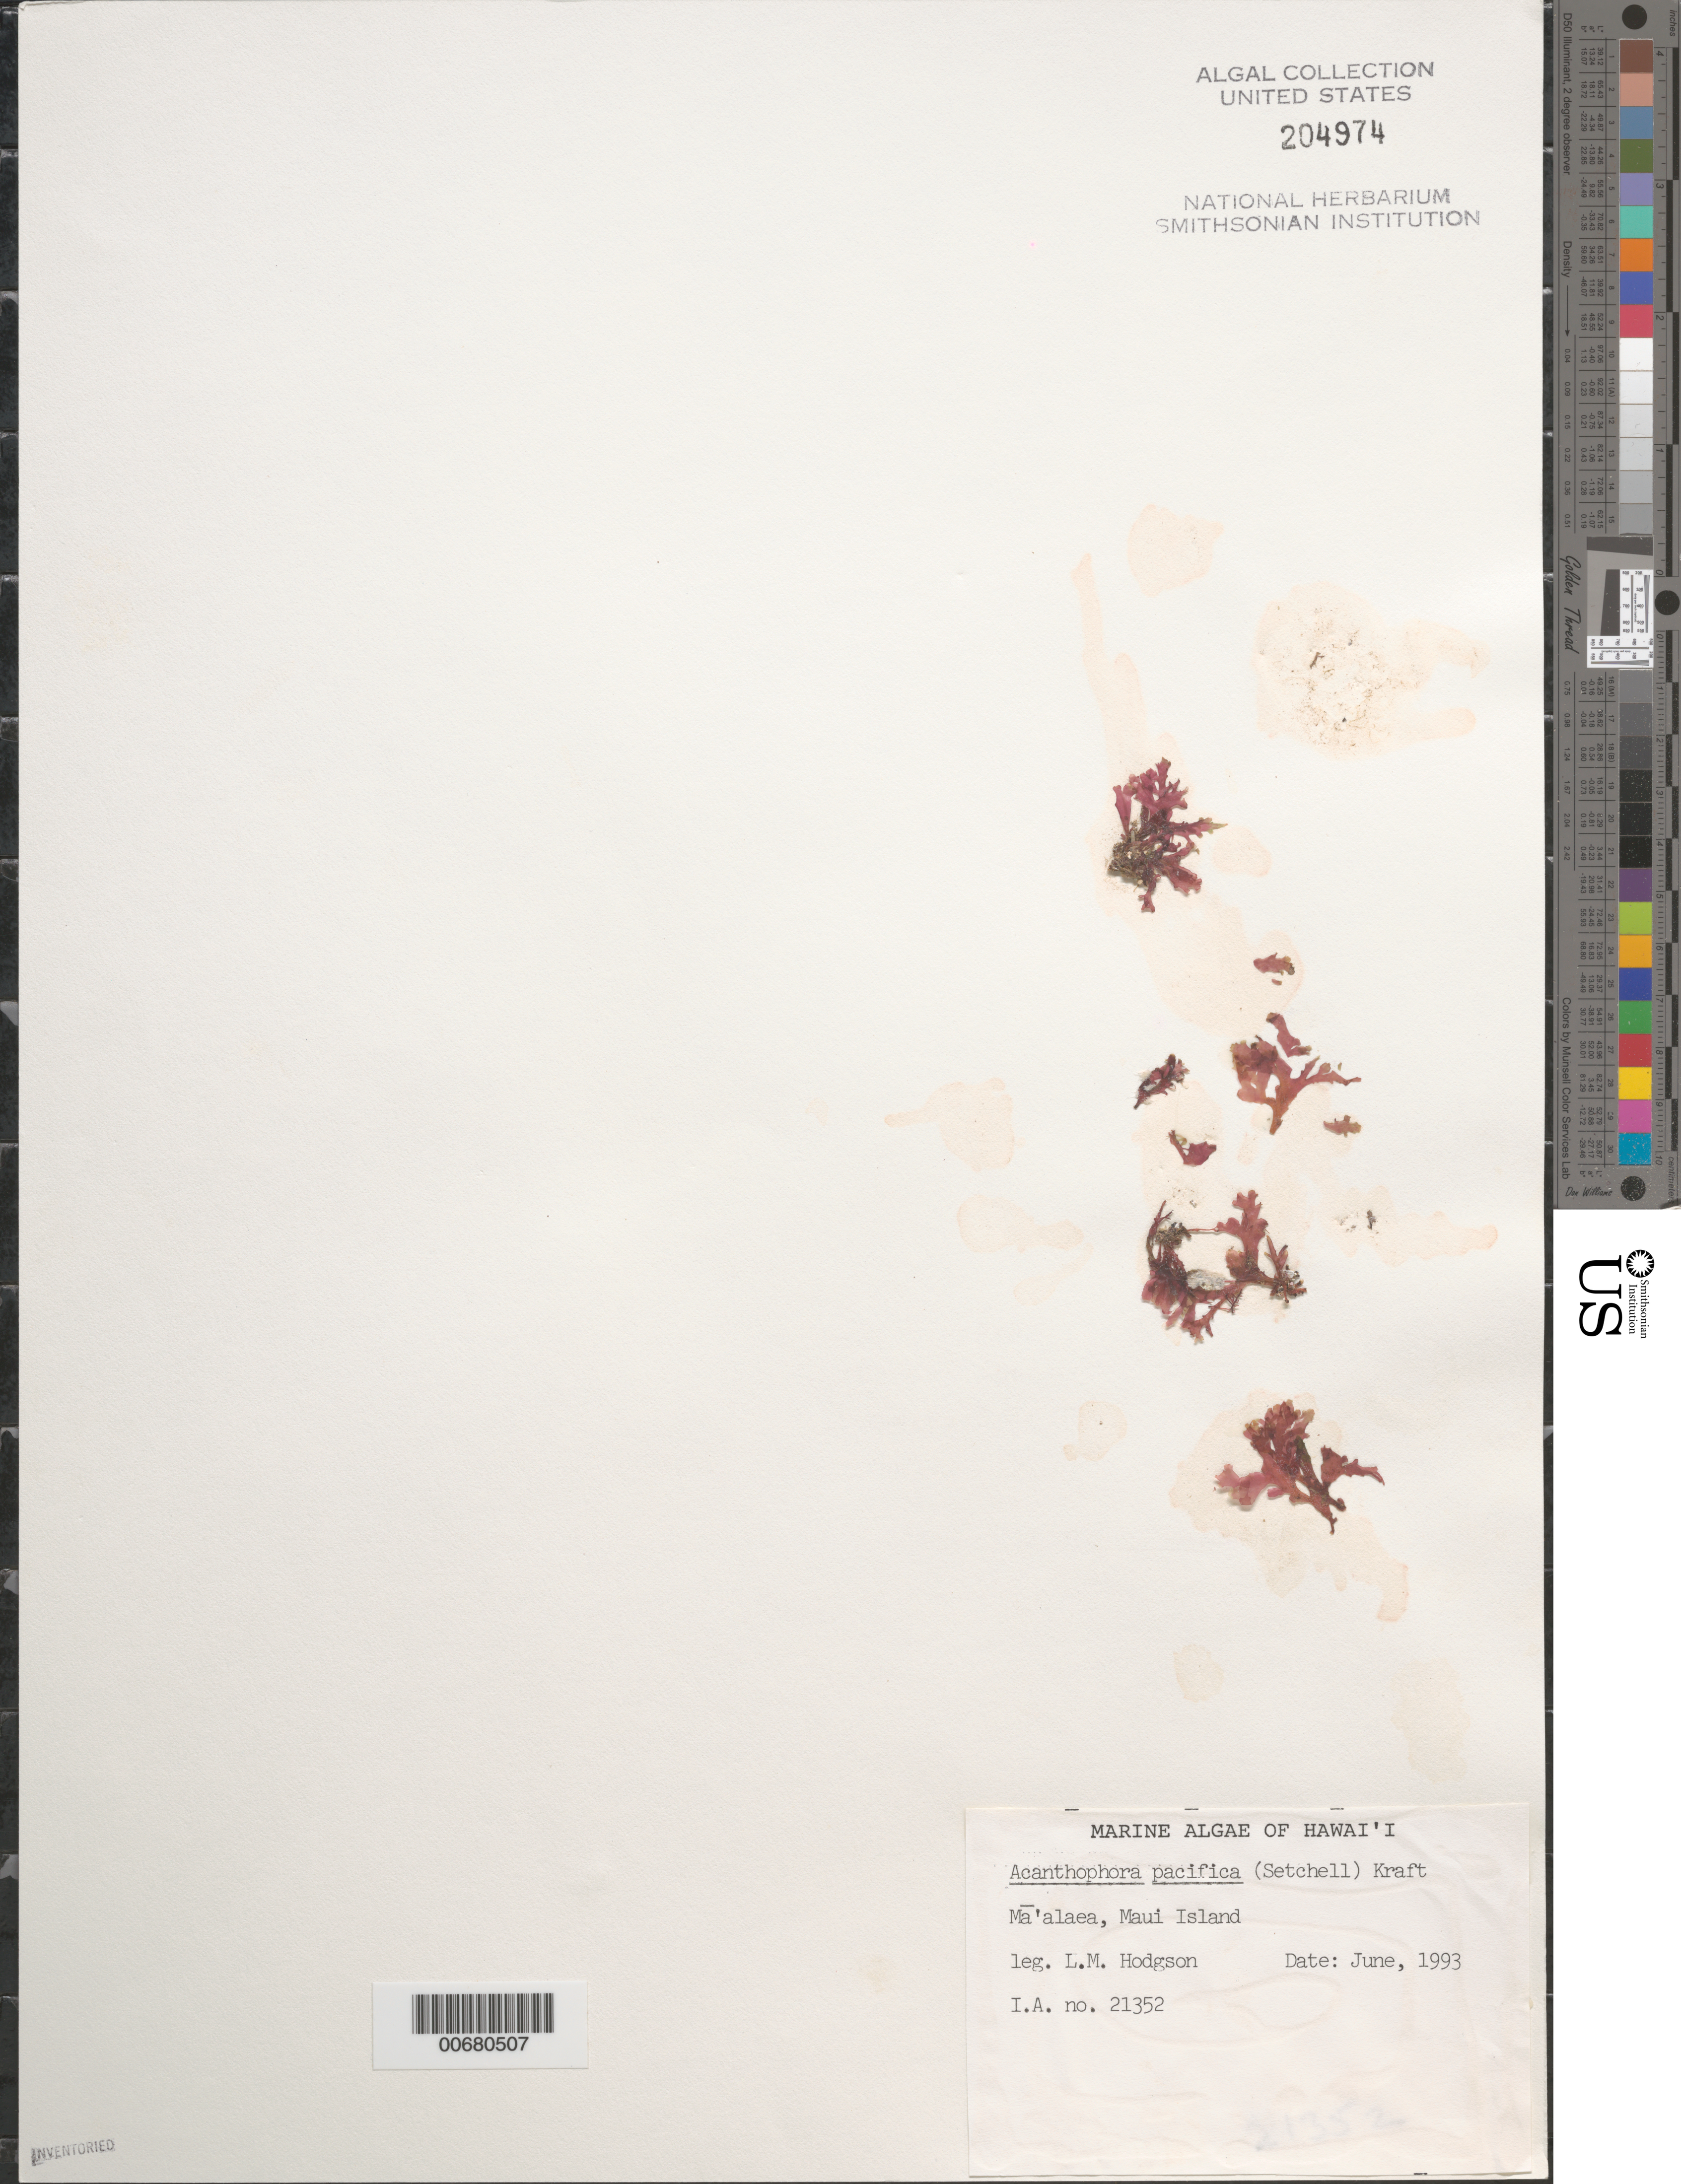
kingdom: Plantae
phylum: Rhodophyta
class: Florideophyceae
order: Ceramiales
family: Rhodomelaceae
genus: Acanthophora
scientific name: Acanthophora pacifica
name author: (Setch.) G.T.Kraft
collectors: L. M. Hodgson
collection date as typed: Jun 1993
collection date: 1993-06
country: United States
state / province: Hawaii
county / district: Maui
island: Maui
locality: Ma'alaea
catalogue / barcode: US 204974